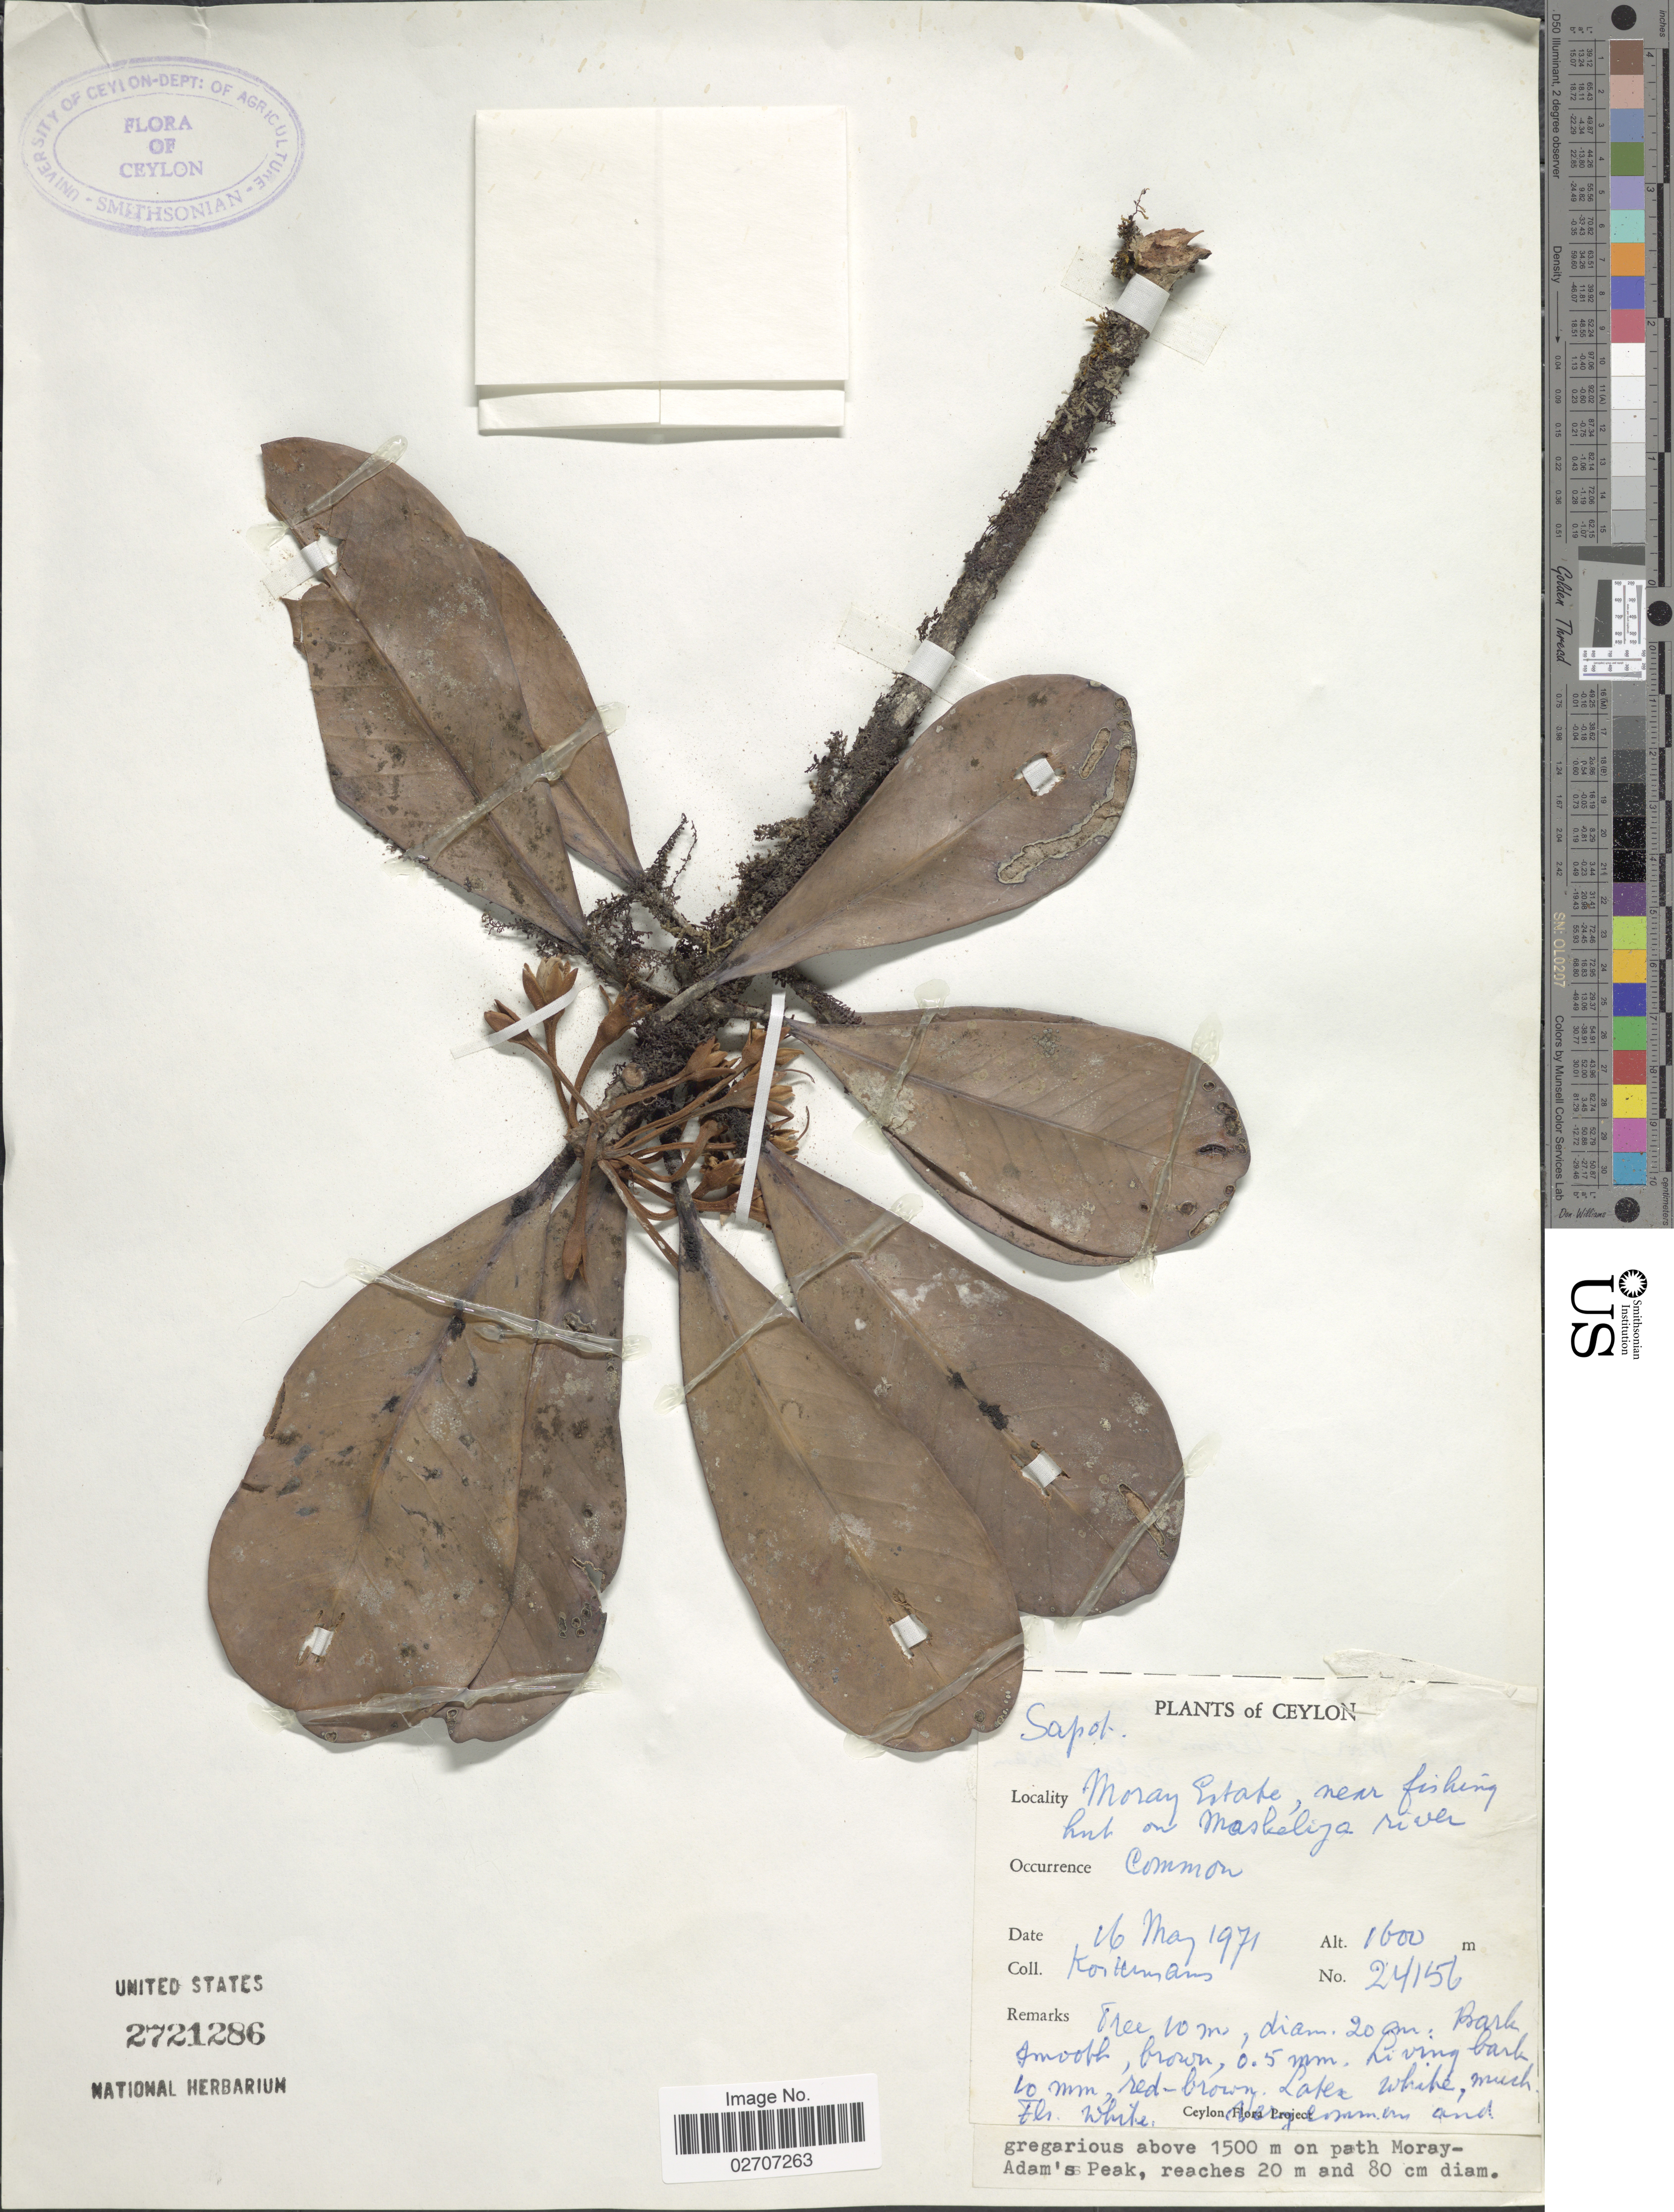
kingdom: Plantae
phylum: Tracheophyta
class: Magnoliopsida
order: Ericales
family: Sapotaceae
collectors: Kostermans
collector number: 24156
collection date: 1971-05-16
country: Sri Lanka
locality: Moray Estate, near fishing hut on Maskeliya river.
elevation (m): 1600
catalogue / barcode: US 2721286